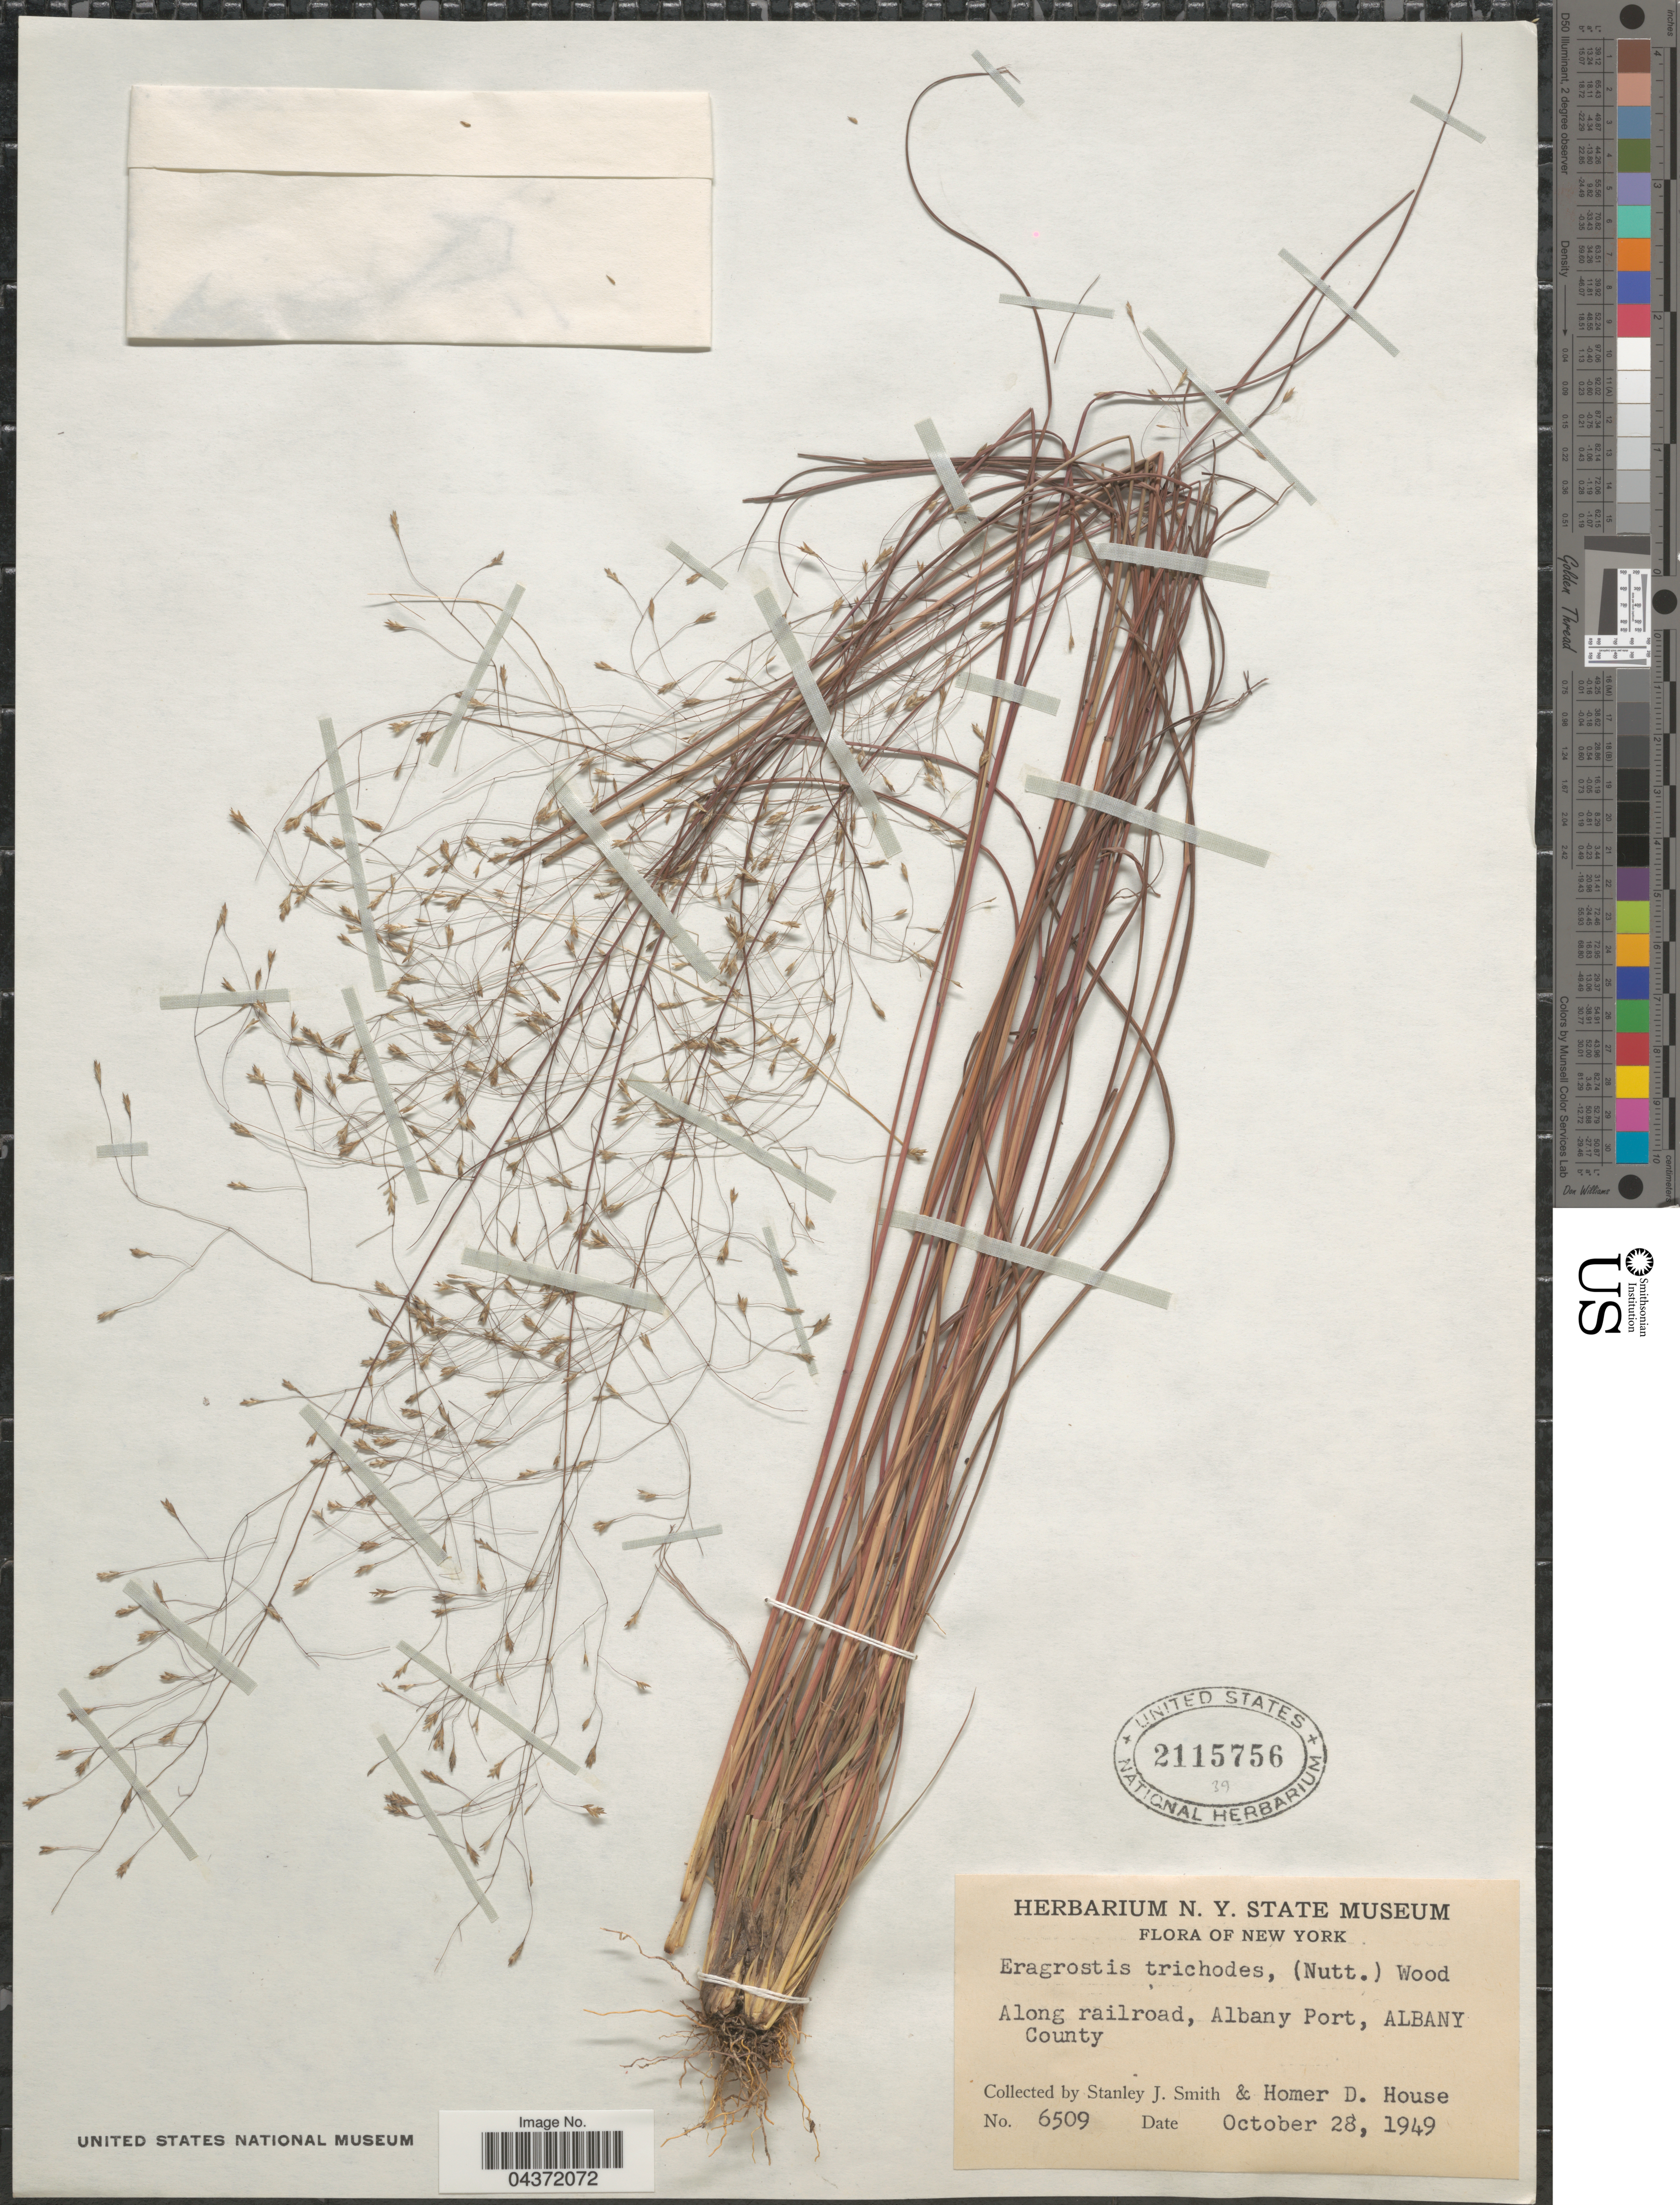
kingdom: Plantae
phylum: Tracheophyta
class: Liliopsida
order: Poales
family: Poaceae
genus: Eragrostis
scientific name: Eragrostis trichodes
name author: (Nutt.) Alph. Wood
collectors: S. Smith & H. D. House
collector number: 6509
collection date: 1949-10-28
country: United States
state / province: New York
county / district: Albany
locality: Along railroad, Albany Port, Albany County.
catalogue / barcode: US 2115756